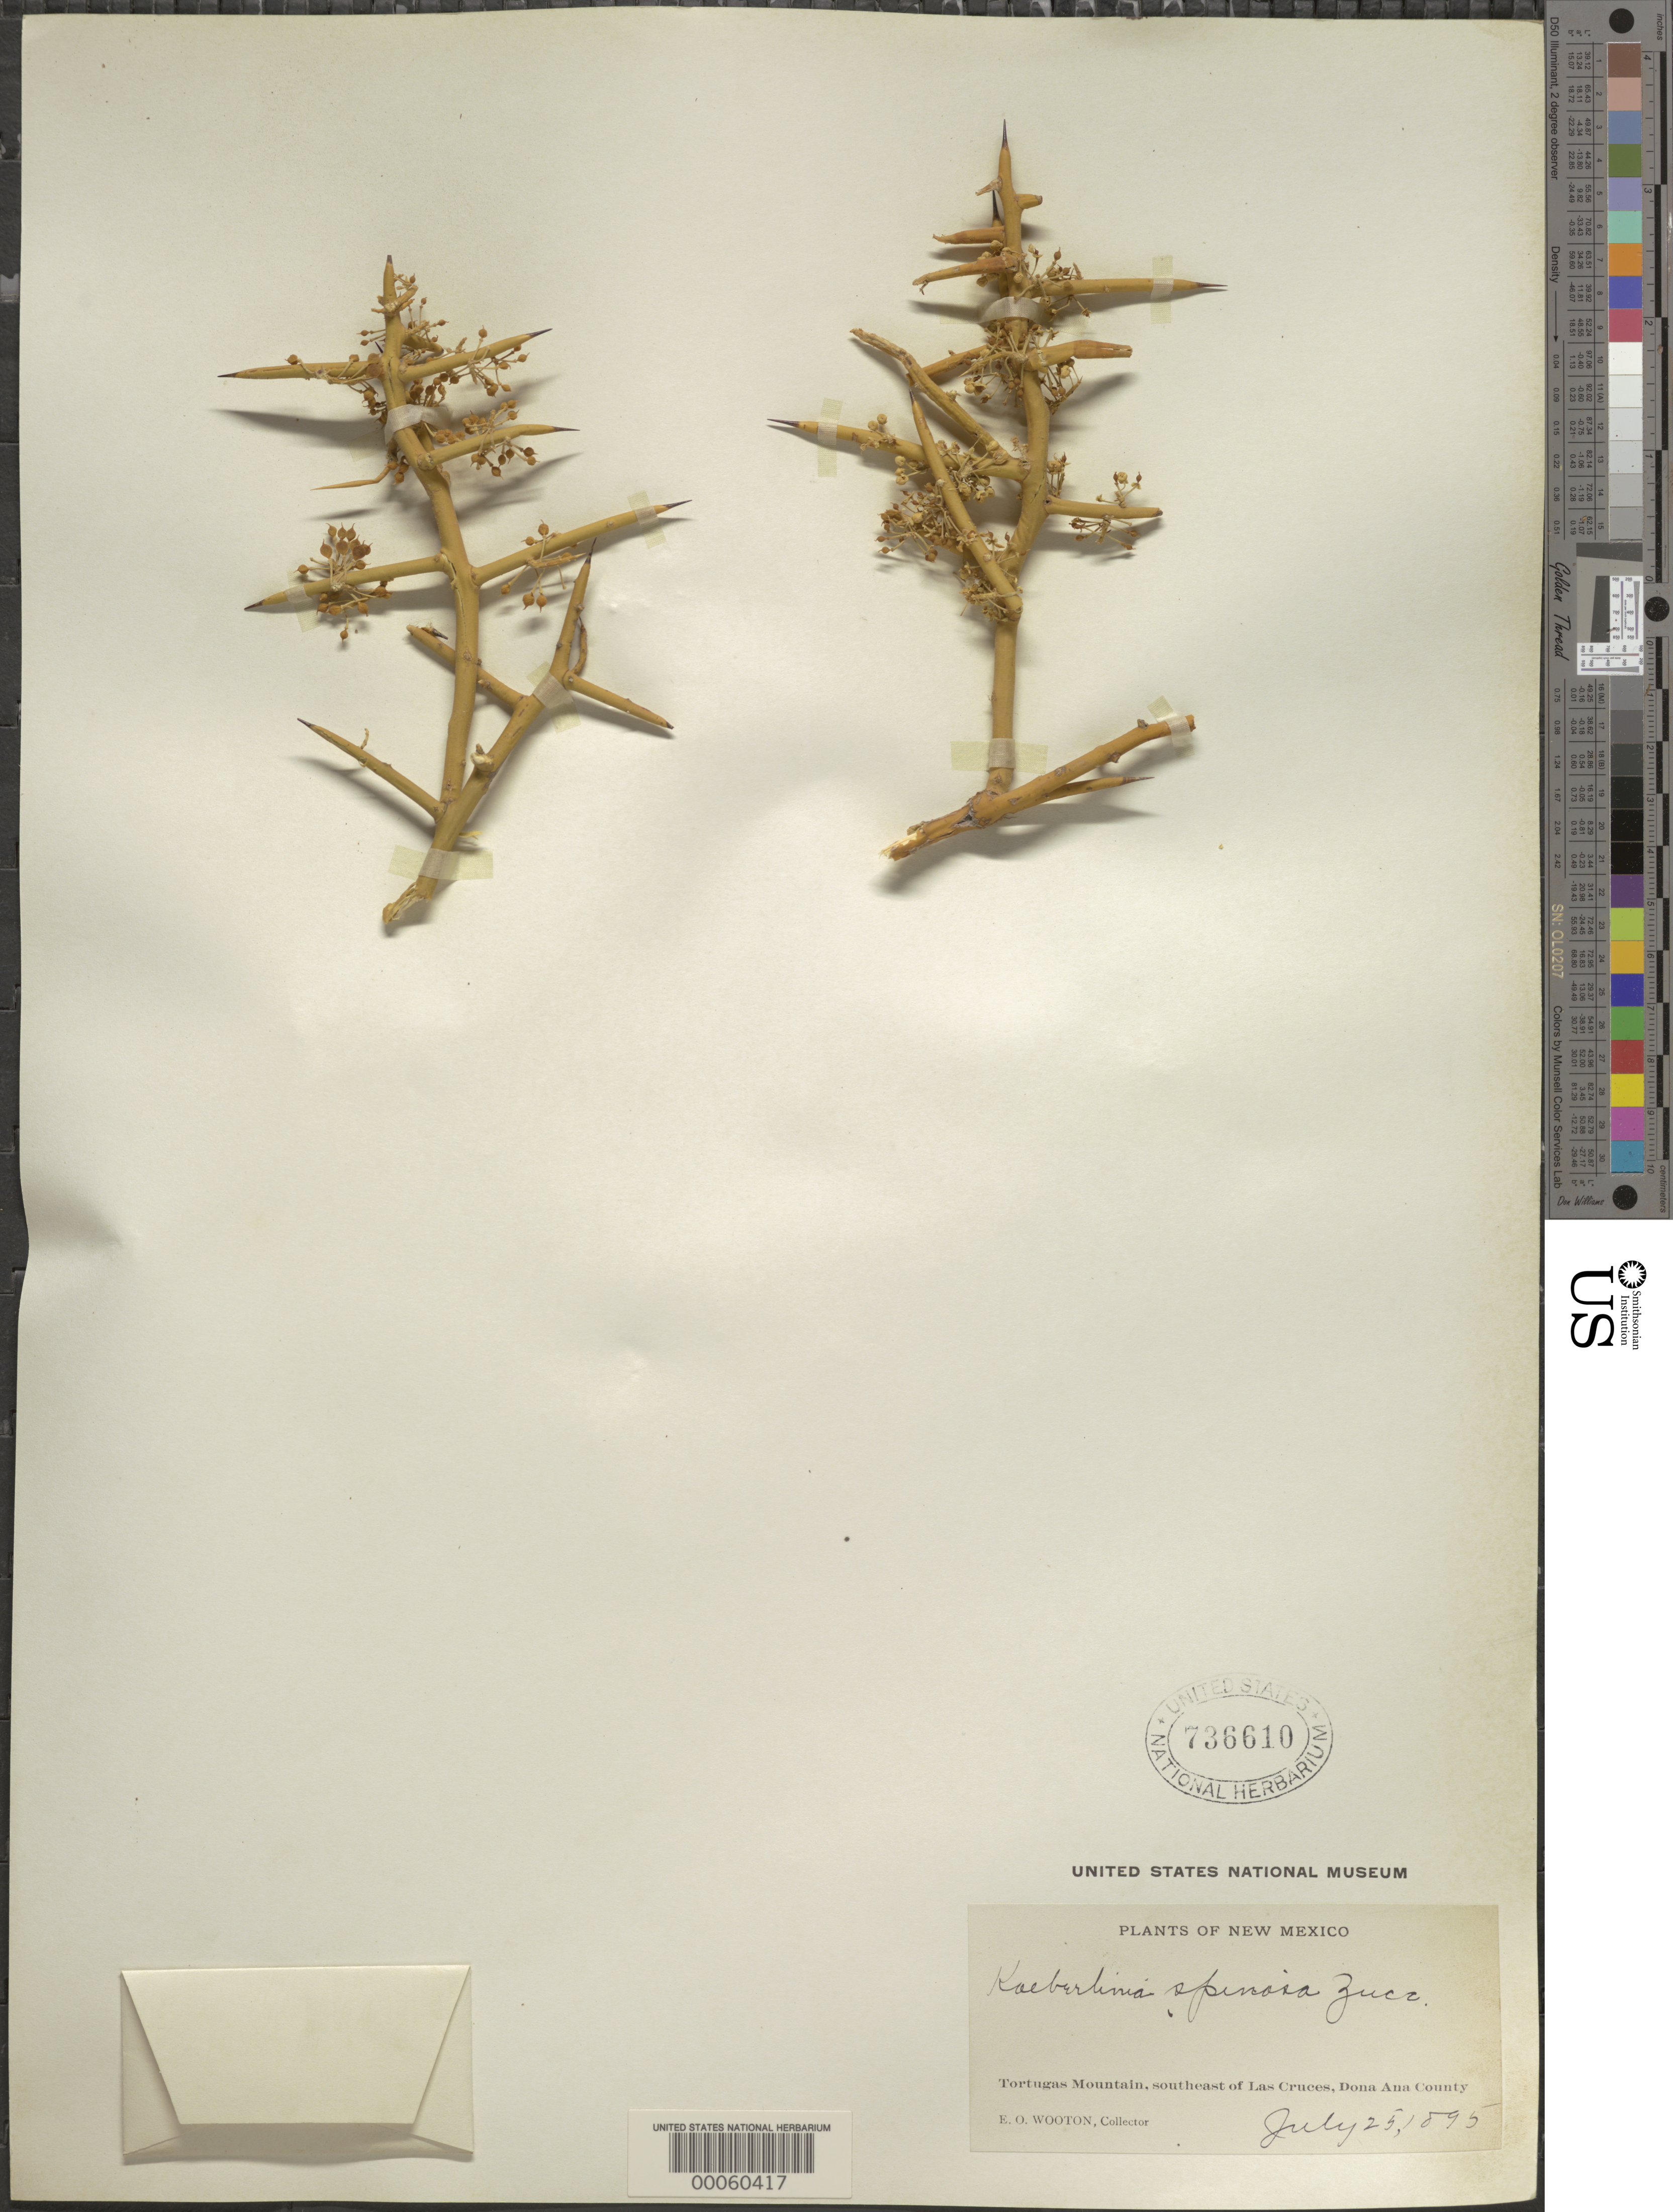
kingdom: Plantae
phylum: Tracheophyta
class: Magnoliopsida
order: Brassicales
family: Koeberliniaceae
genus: Koeberlinia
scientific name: Koeberlinia spinosa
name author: Zucc.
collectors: E. O. Wooton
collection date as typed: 25 Jul 1895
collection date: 1895-07-25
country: United States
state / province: New Mexico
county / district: Dona Ana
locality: Tortugas mountain, se of las cruces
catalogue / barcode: US 736619